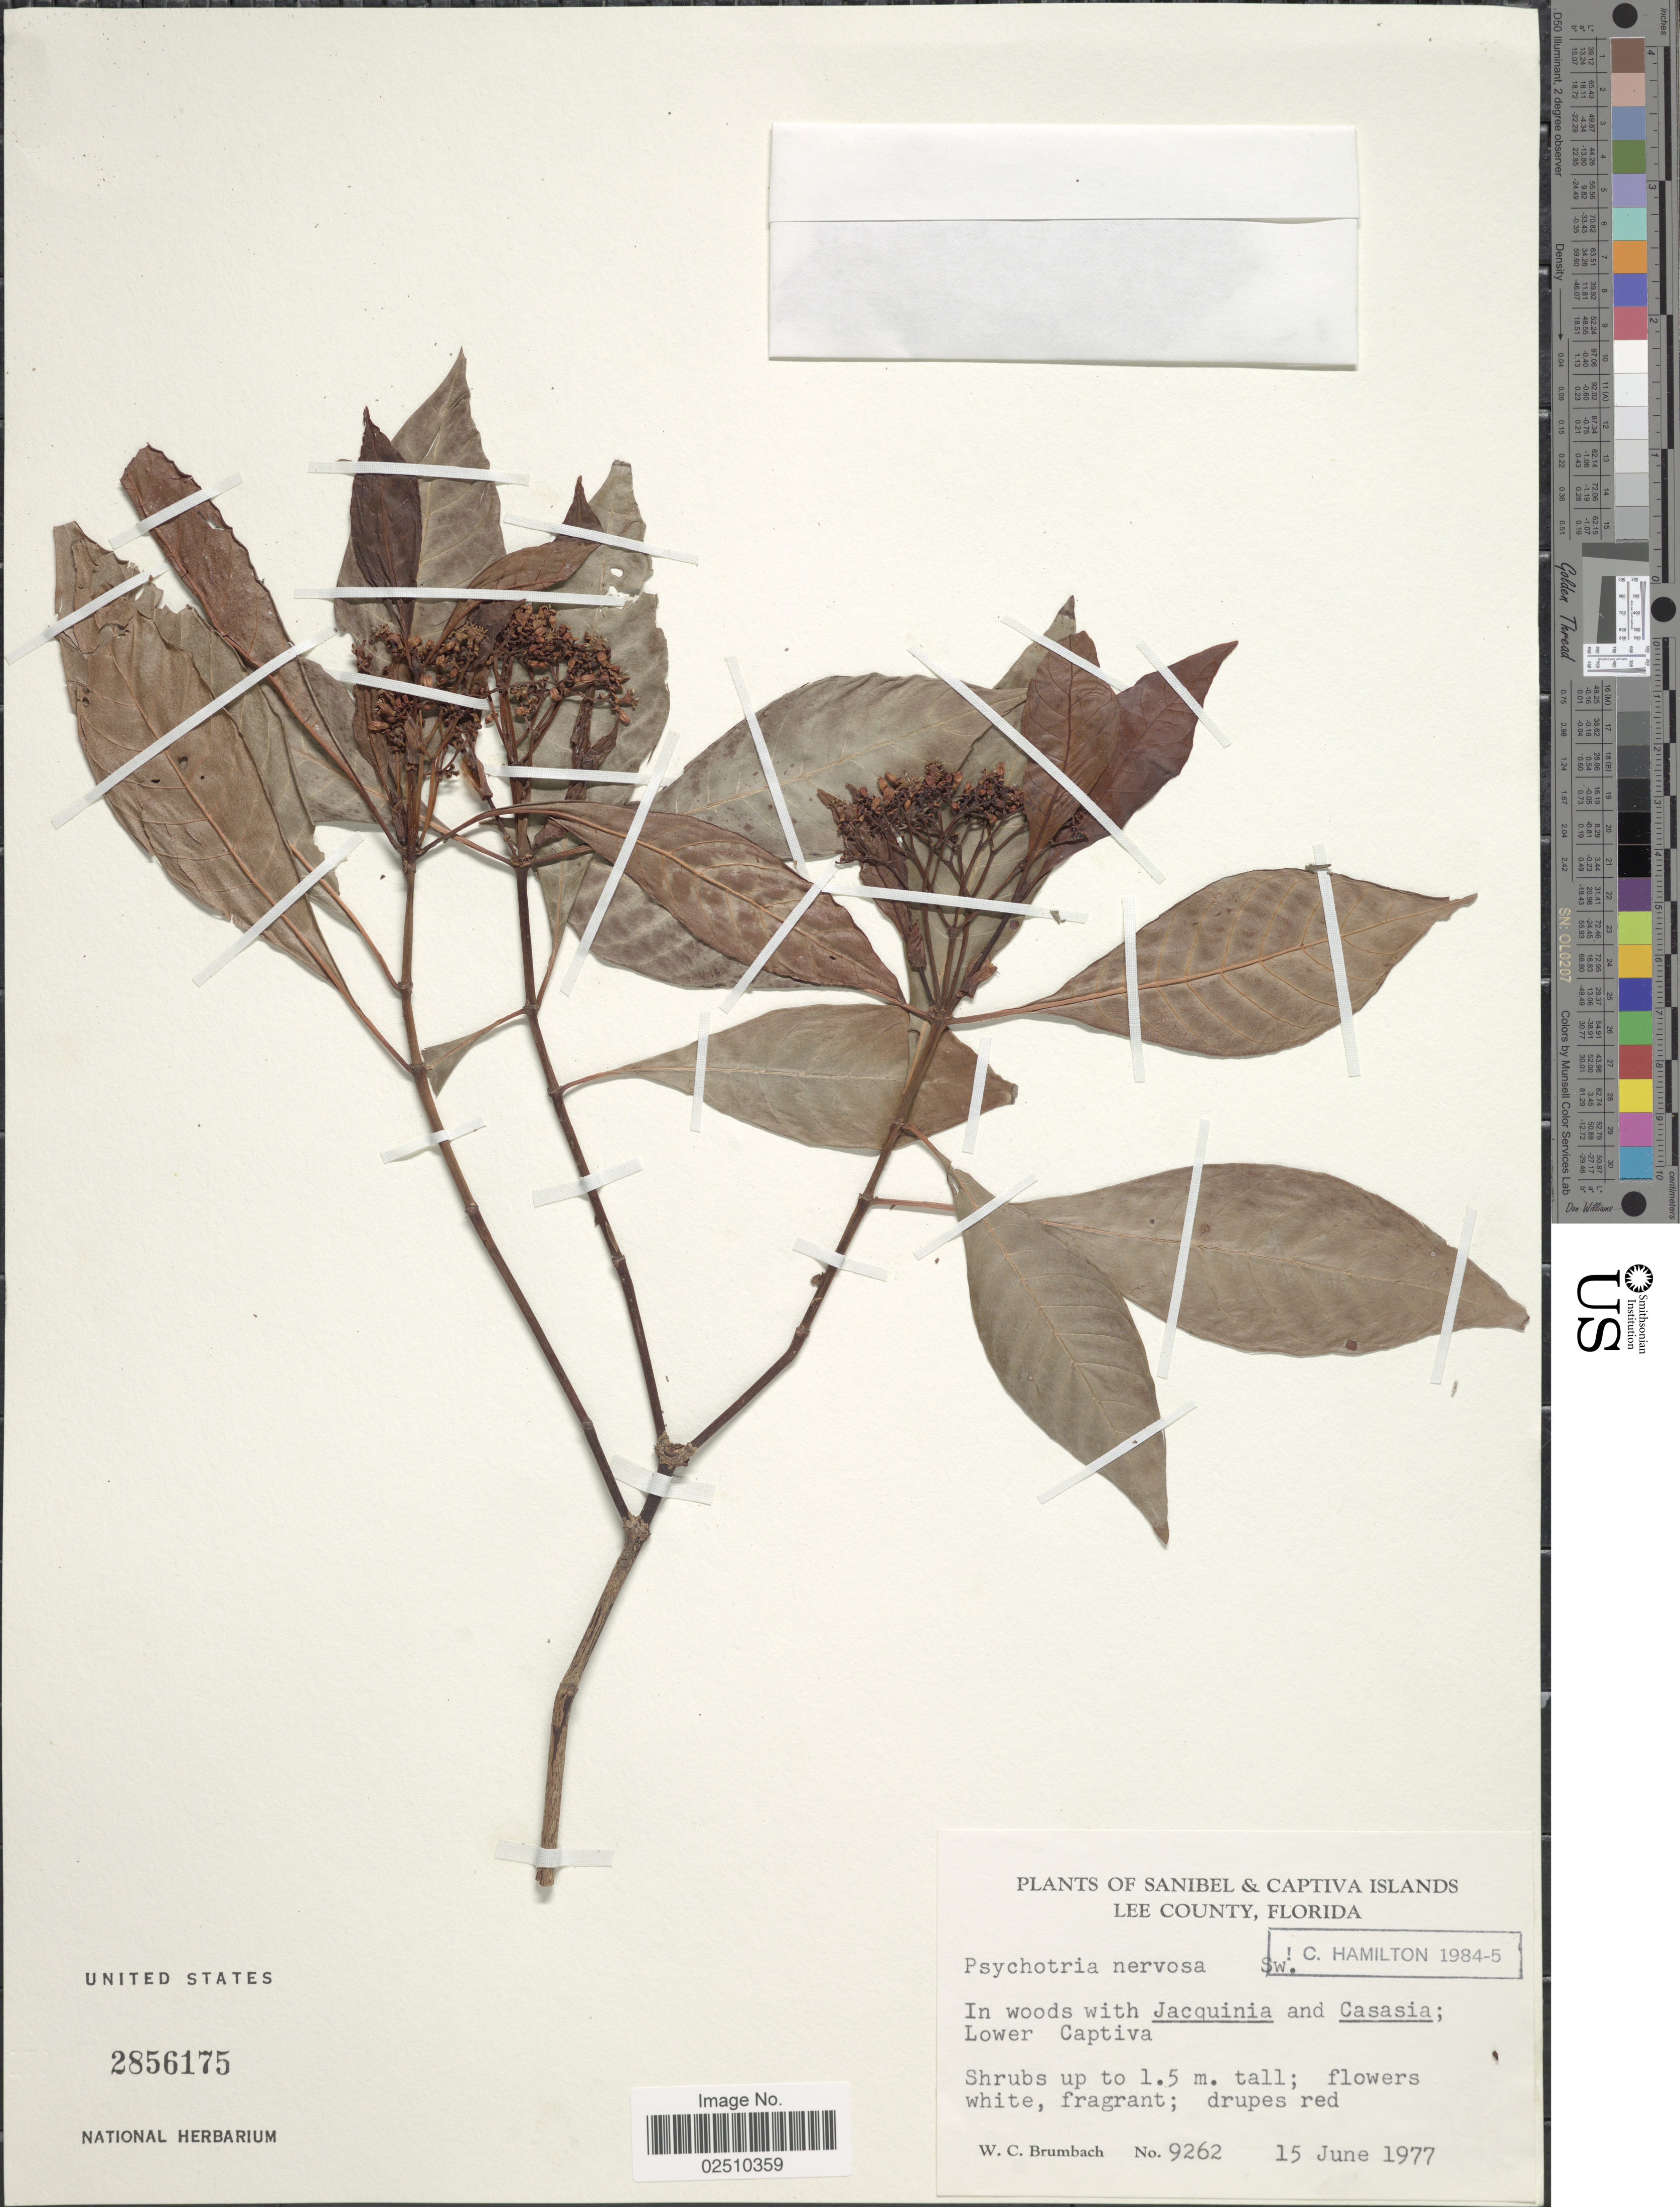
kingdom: Plantae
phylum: Tracheophyta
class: Magnoliopsida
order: Gentianales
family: Rubiaceae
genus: Psychotria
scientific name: Psychotria nervosa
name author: Sw.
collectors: W. C. Brumbach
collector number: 9262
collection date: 1977-06-15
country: United States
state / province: Florida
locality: Sanibel & Captiva Islands, Lee County, Lower Captiva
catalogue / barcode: US 2856175